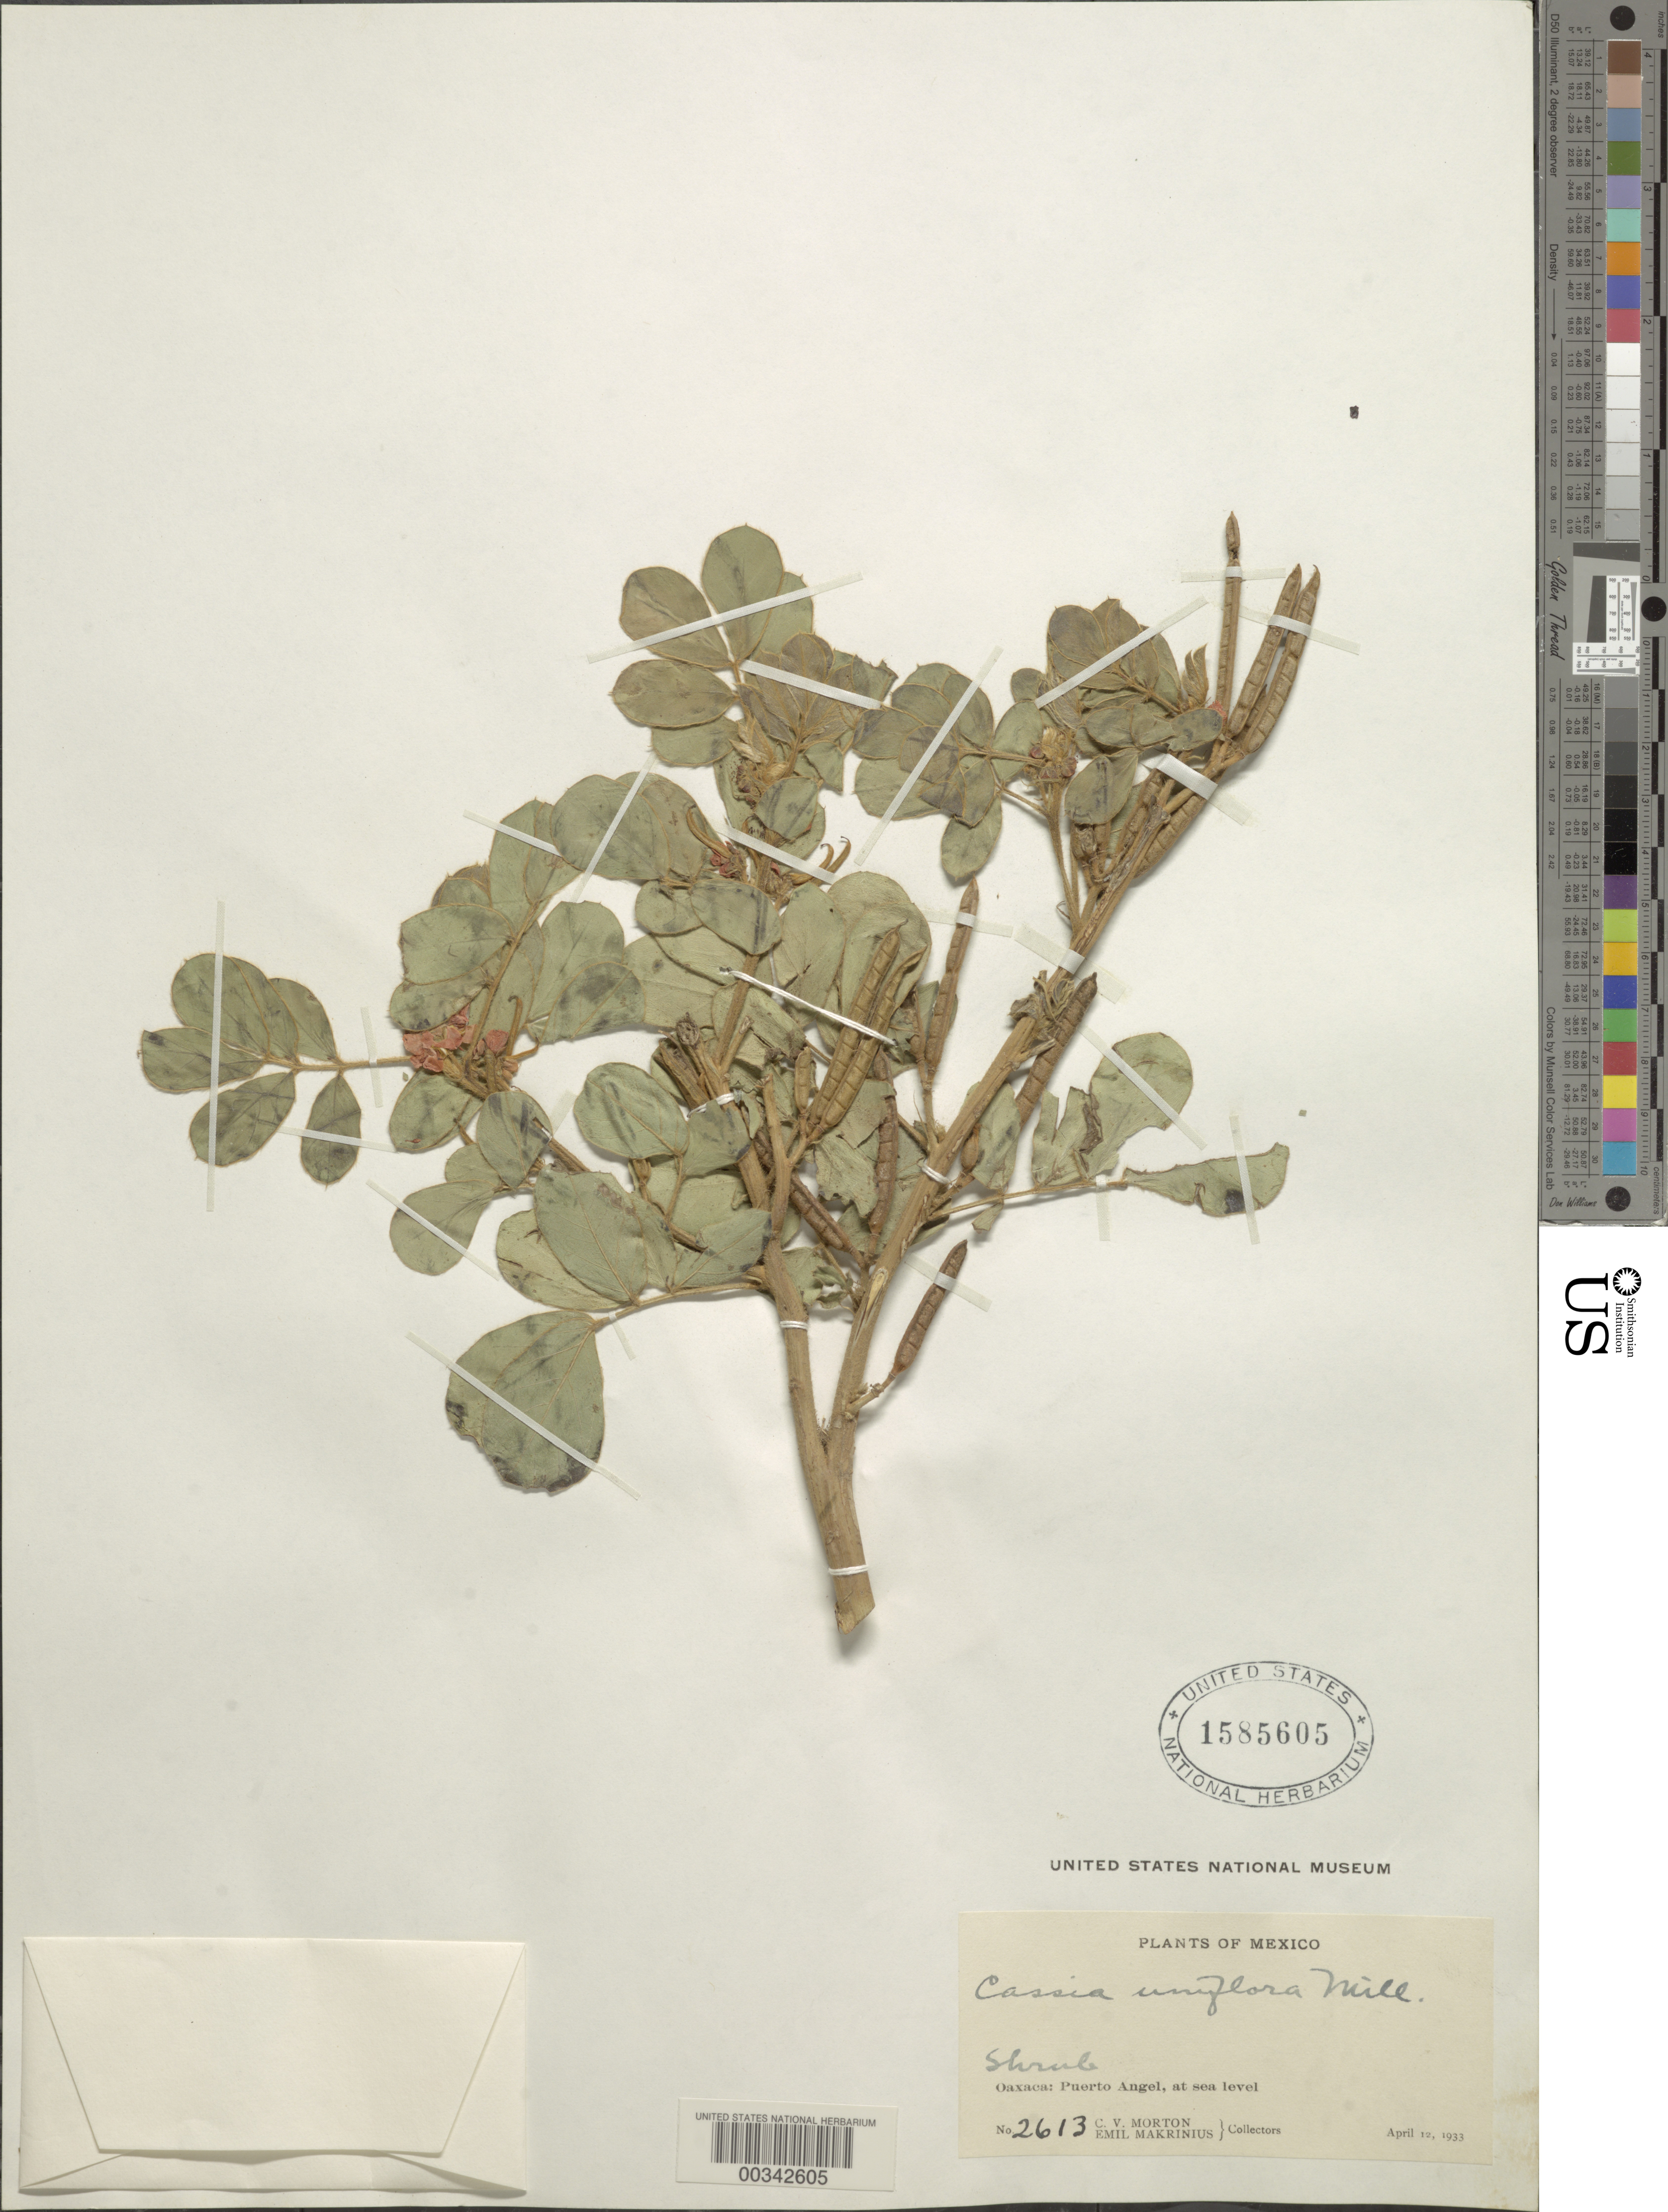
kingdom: Plantae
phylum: Tracheophyta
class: Magnoliopsida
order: Fabales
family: Fabaceae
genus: Senna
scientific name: Senna uniflora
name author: (Mill.) H.S. Irwin & Barneby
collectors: C. V. Morton & E. Makrinius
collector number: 2613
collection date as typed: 12 Apr 1933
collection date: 1933-04-12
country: Mexico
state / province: Oaxaca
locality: Puerto angel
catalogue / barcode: US 1585605